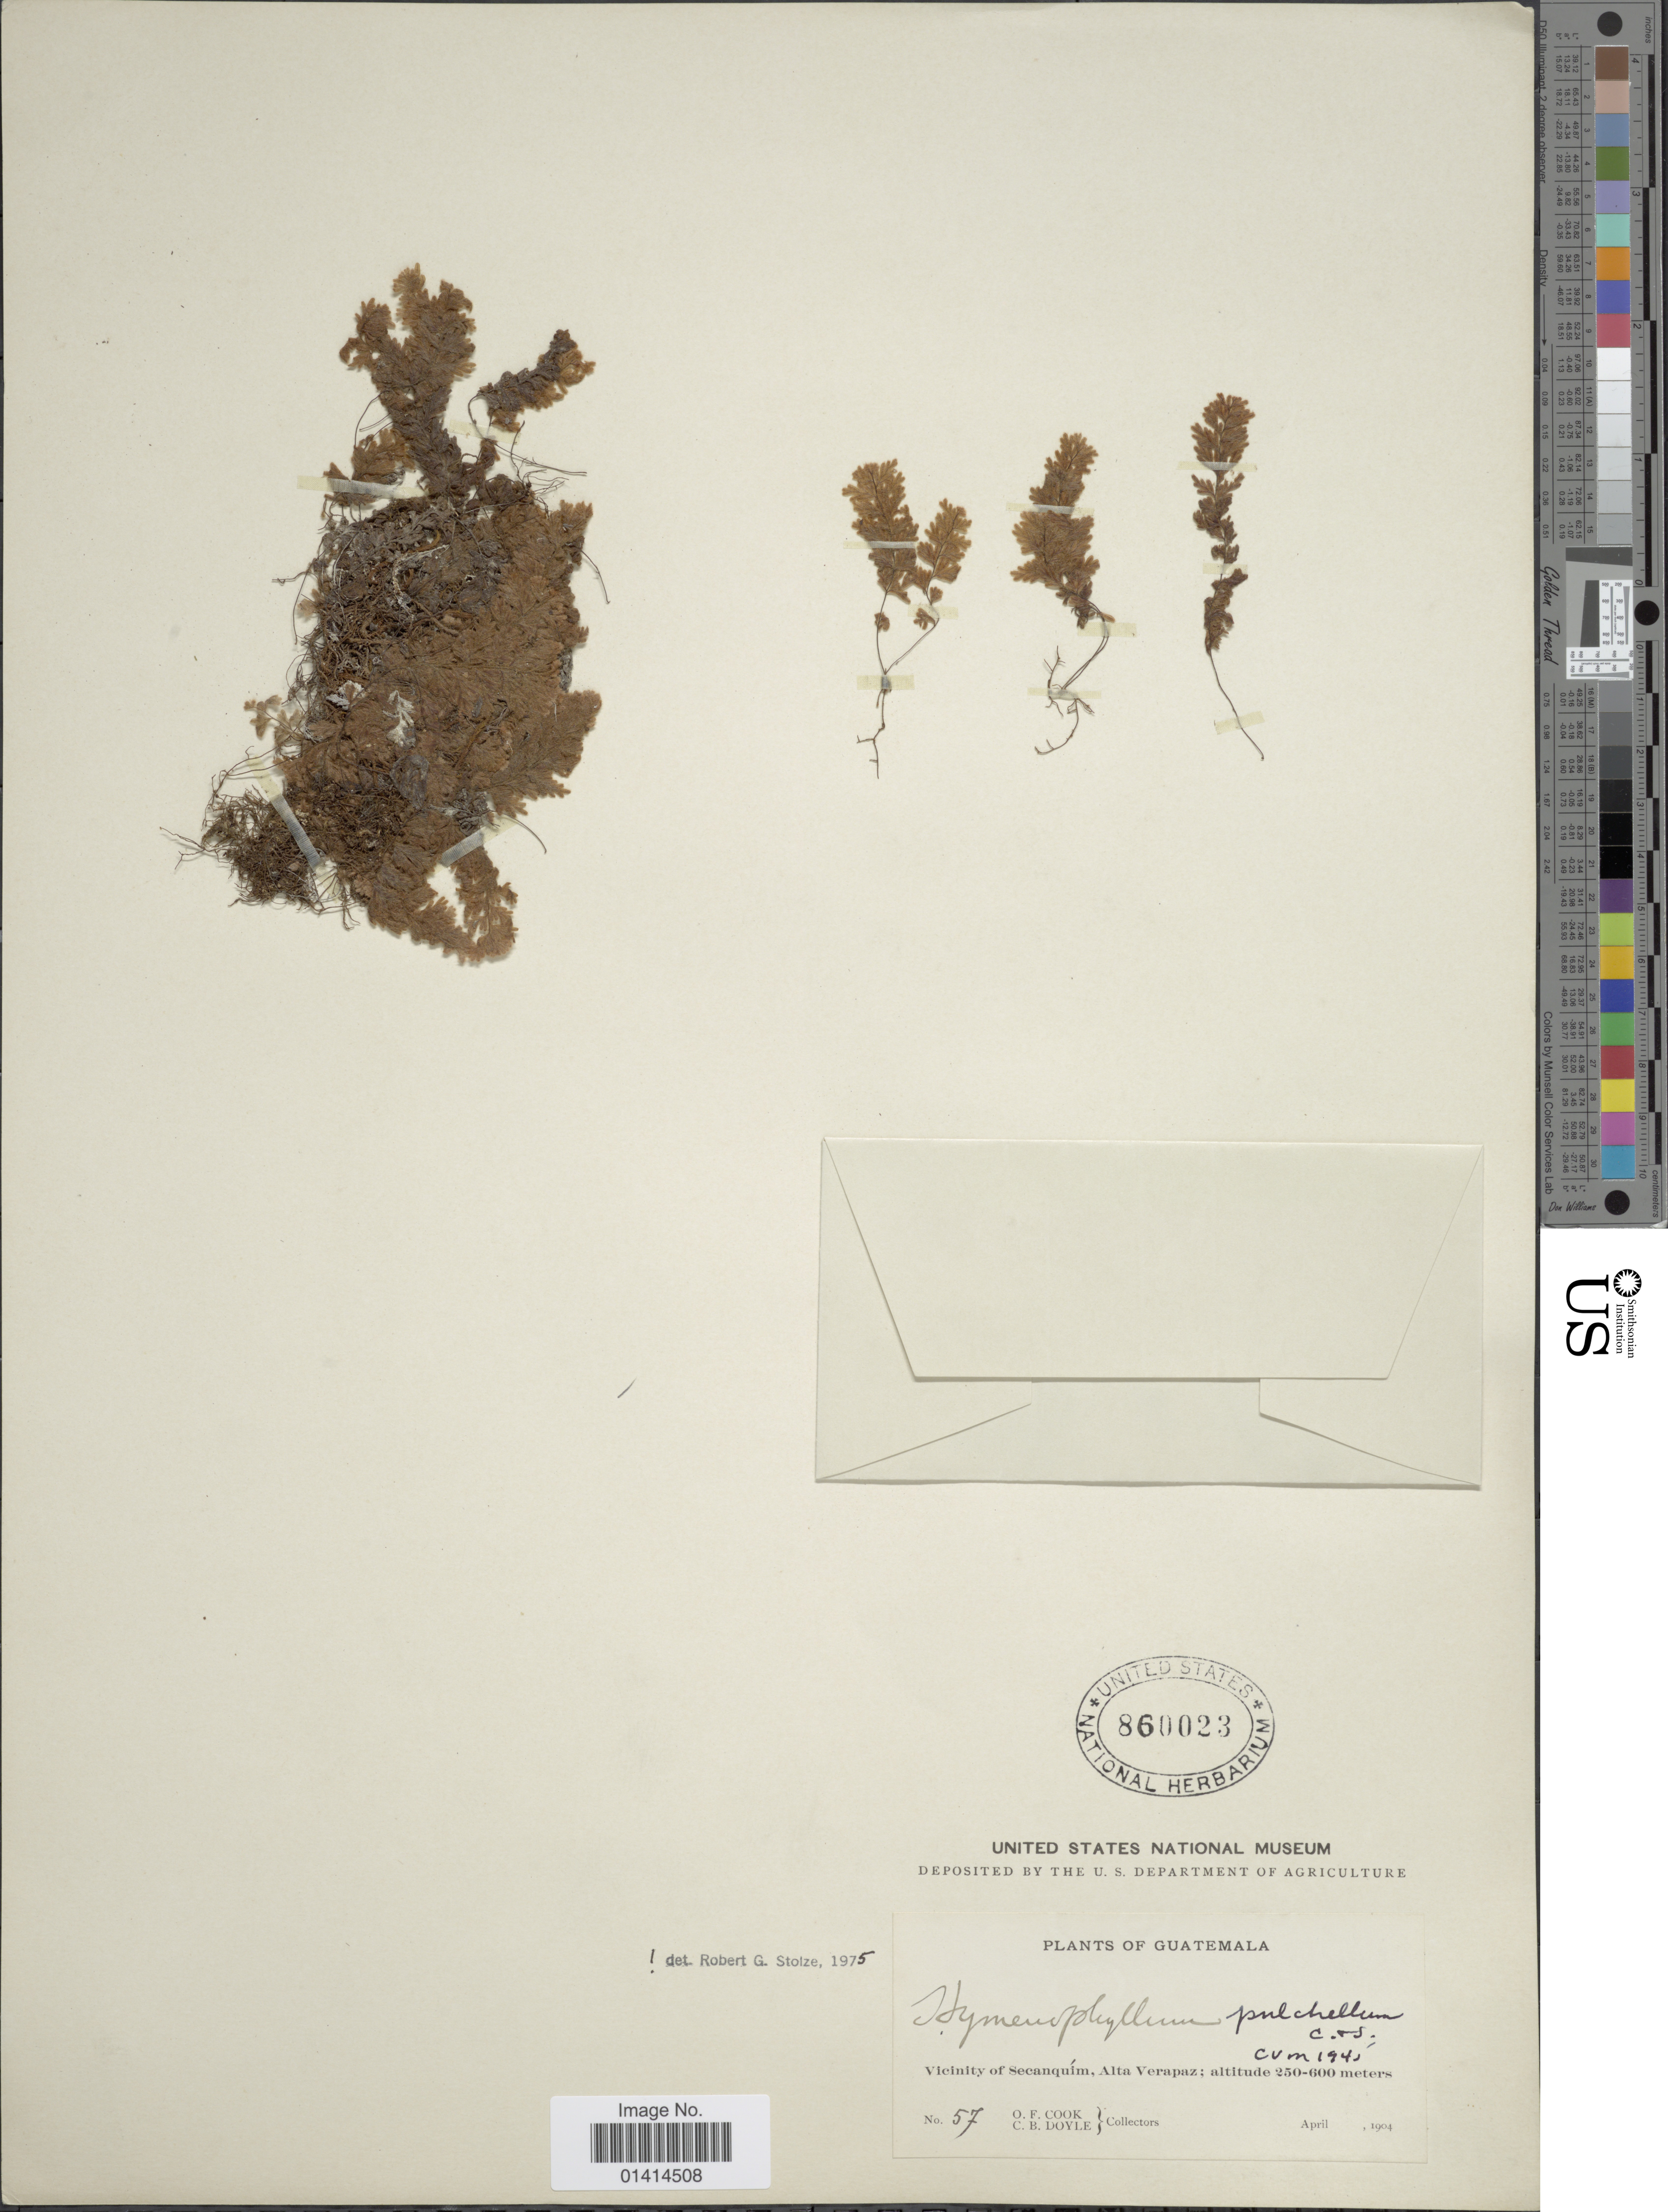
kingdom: Plantae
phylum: Tracheophyta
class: Polypodiopsida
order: Hymenophyllales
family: Hymenophyllaceae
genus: Hymenophyllum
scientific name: Hymenophyllum pulchellum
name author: Schltdl. & Cham.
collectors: O. F. Cook & C. Doyle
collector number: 57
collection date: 1904-04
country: Guatemala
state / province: Alta Verapaz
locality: Vicinity of Secanquím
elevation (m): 250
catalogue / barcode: US 860023